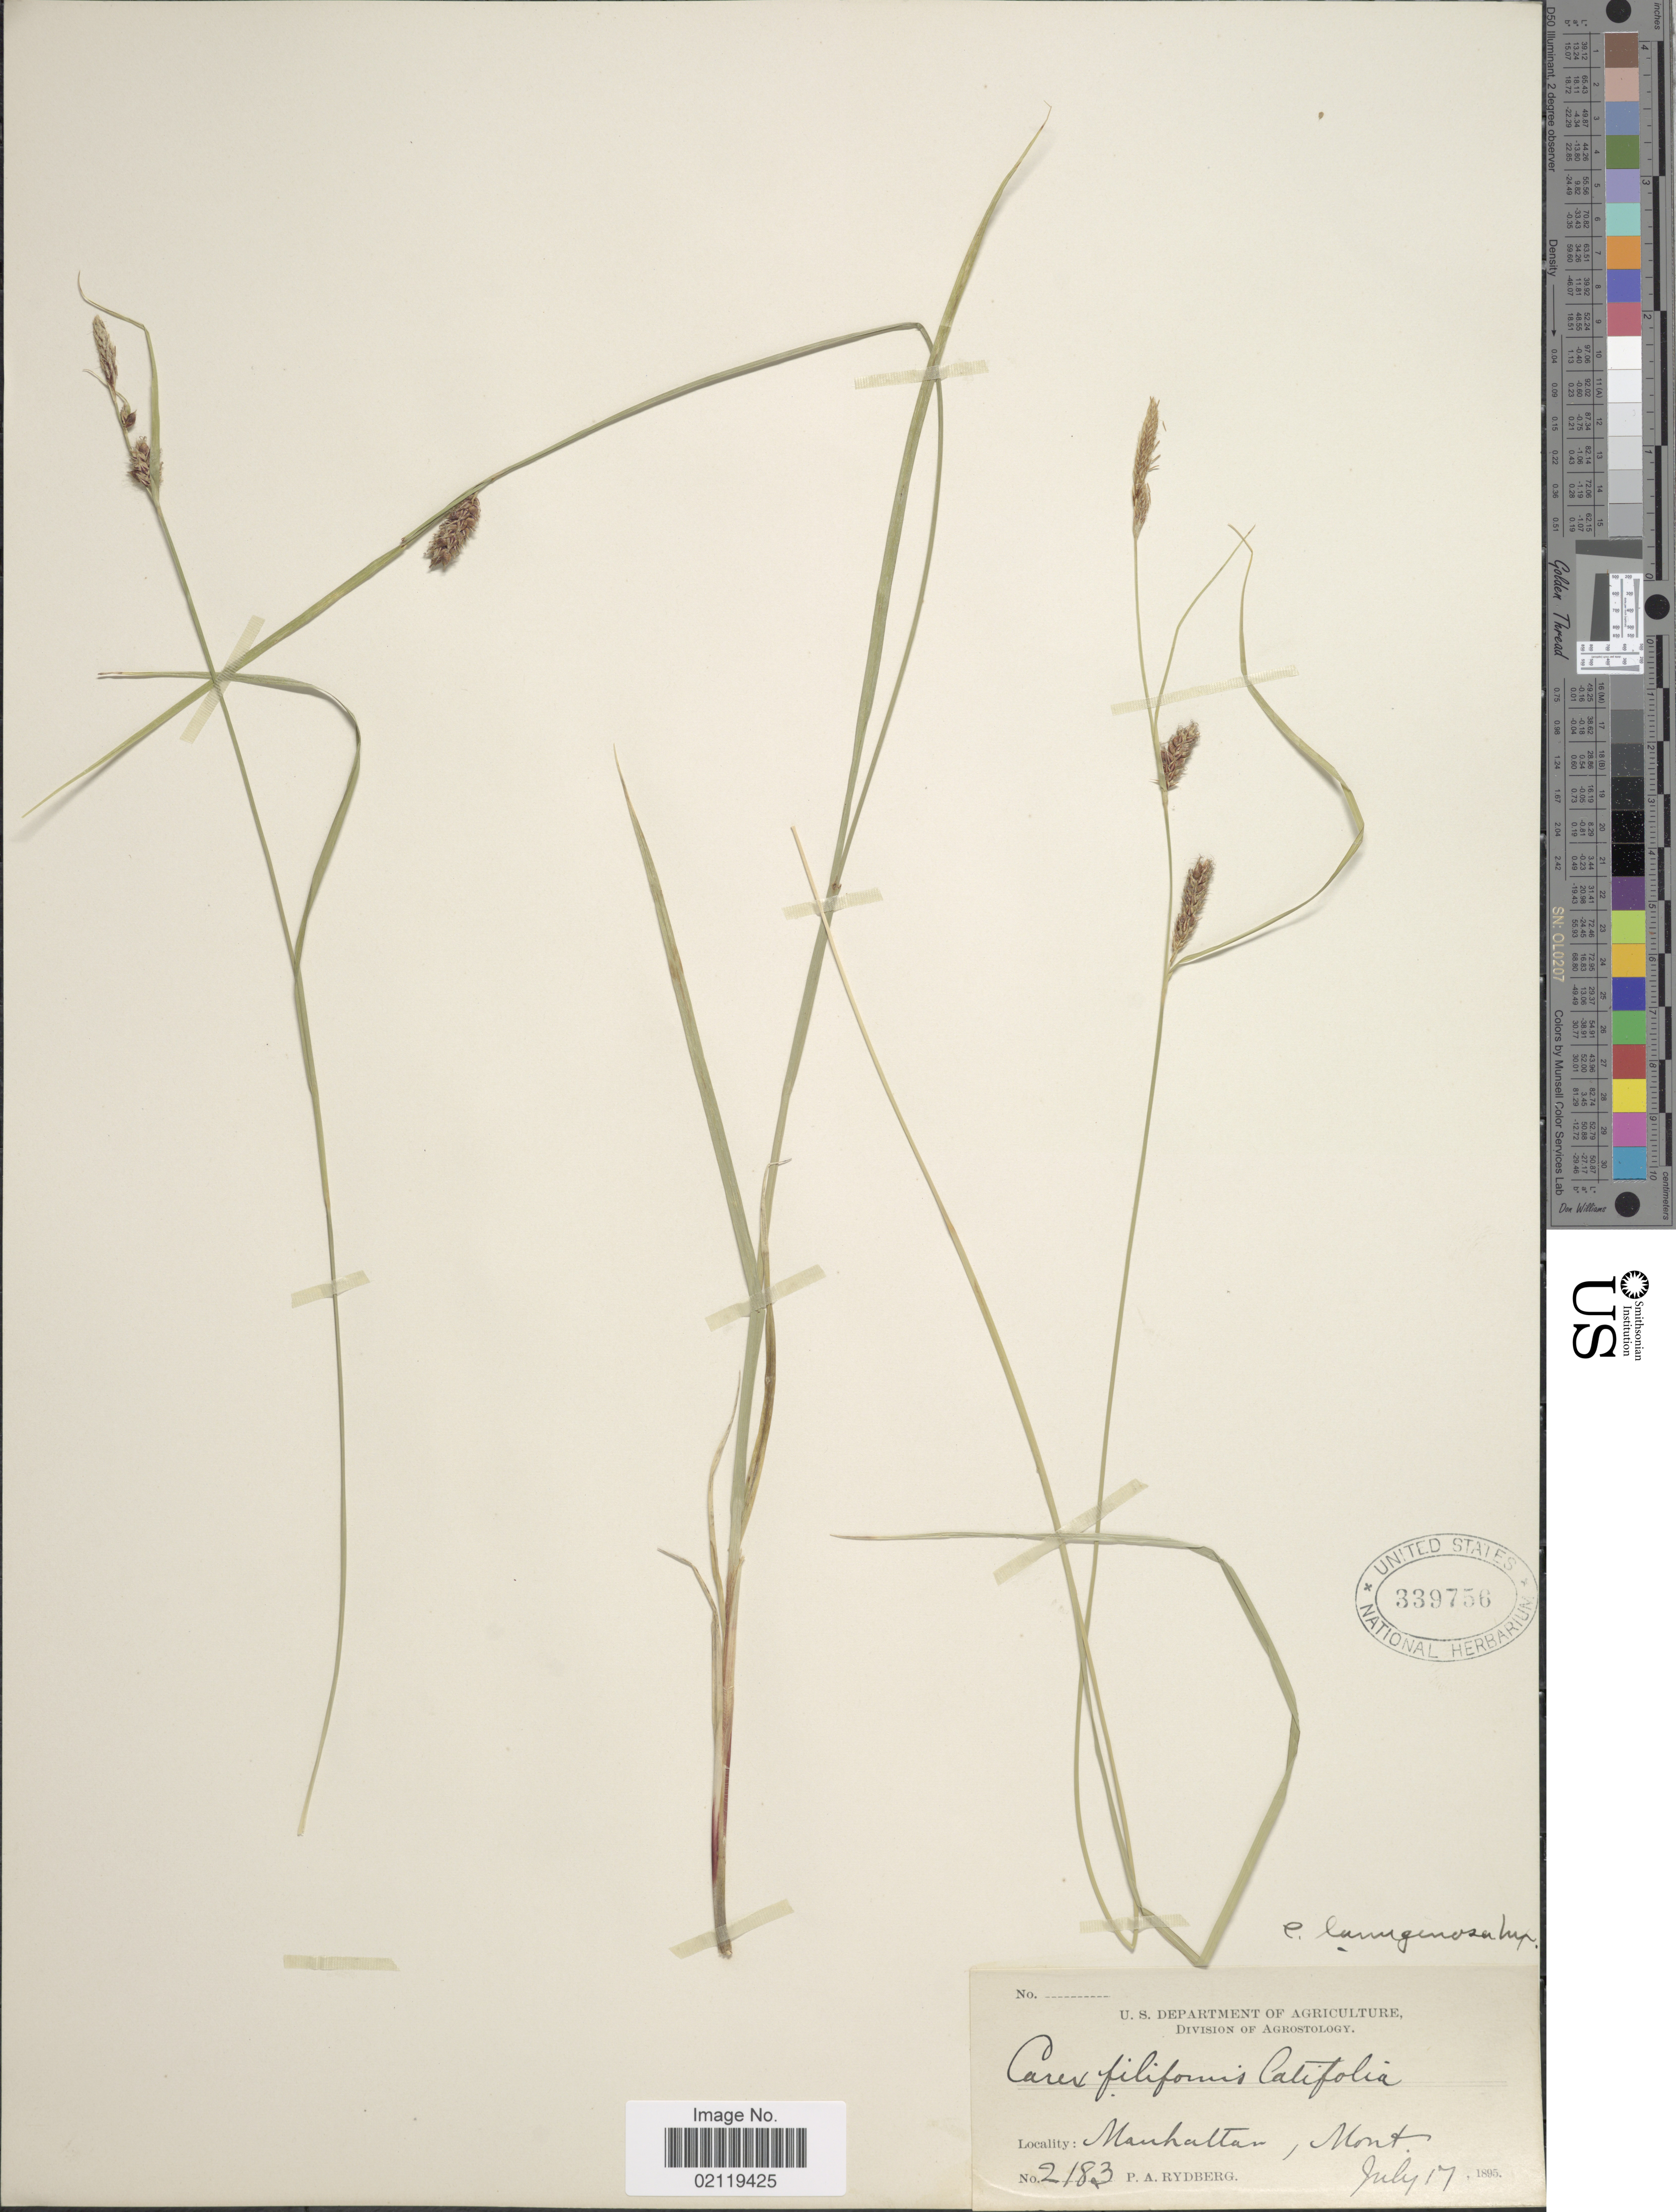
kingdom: Plantae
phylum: Tracheophyta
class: Liliopsida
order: Poales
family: Cyperaceae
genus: Carex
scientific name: Carex pellita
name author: Muhl. ex Willd.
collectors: P. A. Rydberg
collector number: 2183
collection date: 1895-07-17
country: United States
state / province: Montana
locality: Manhattan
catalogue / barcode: US 339756